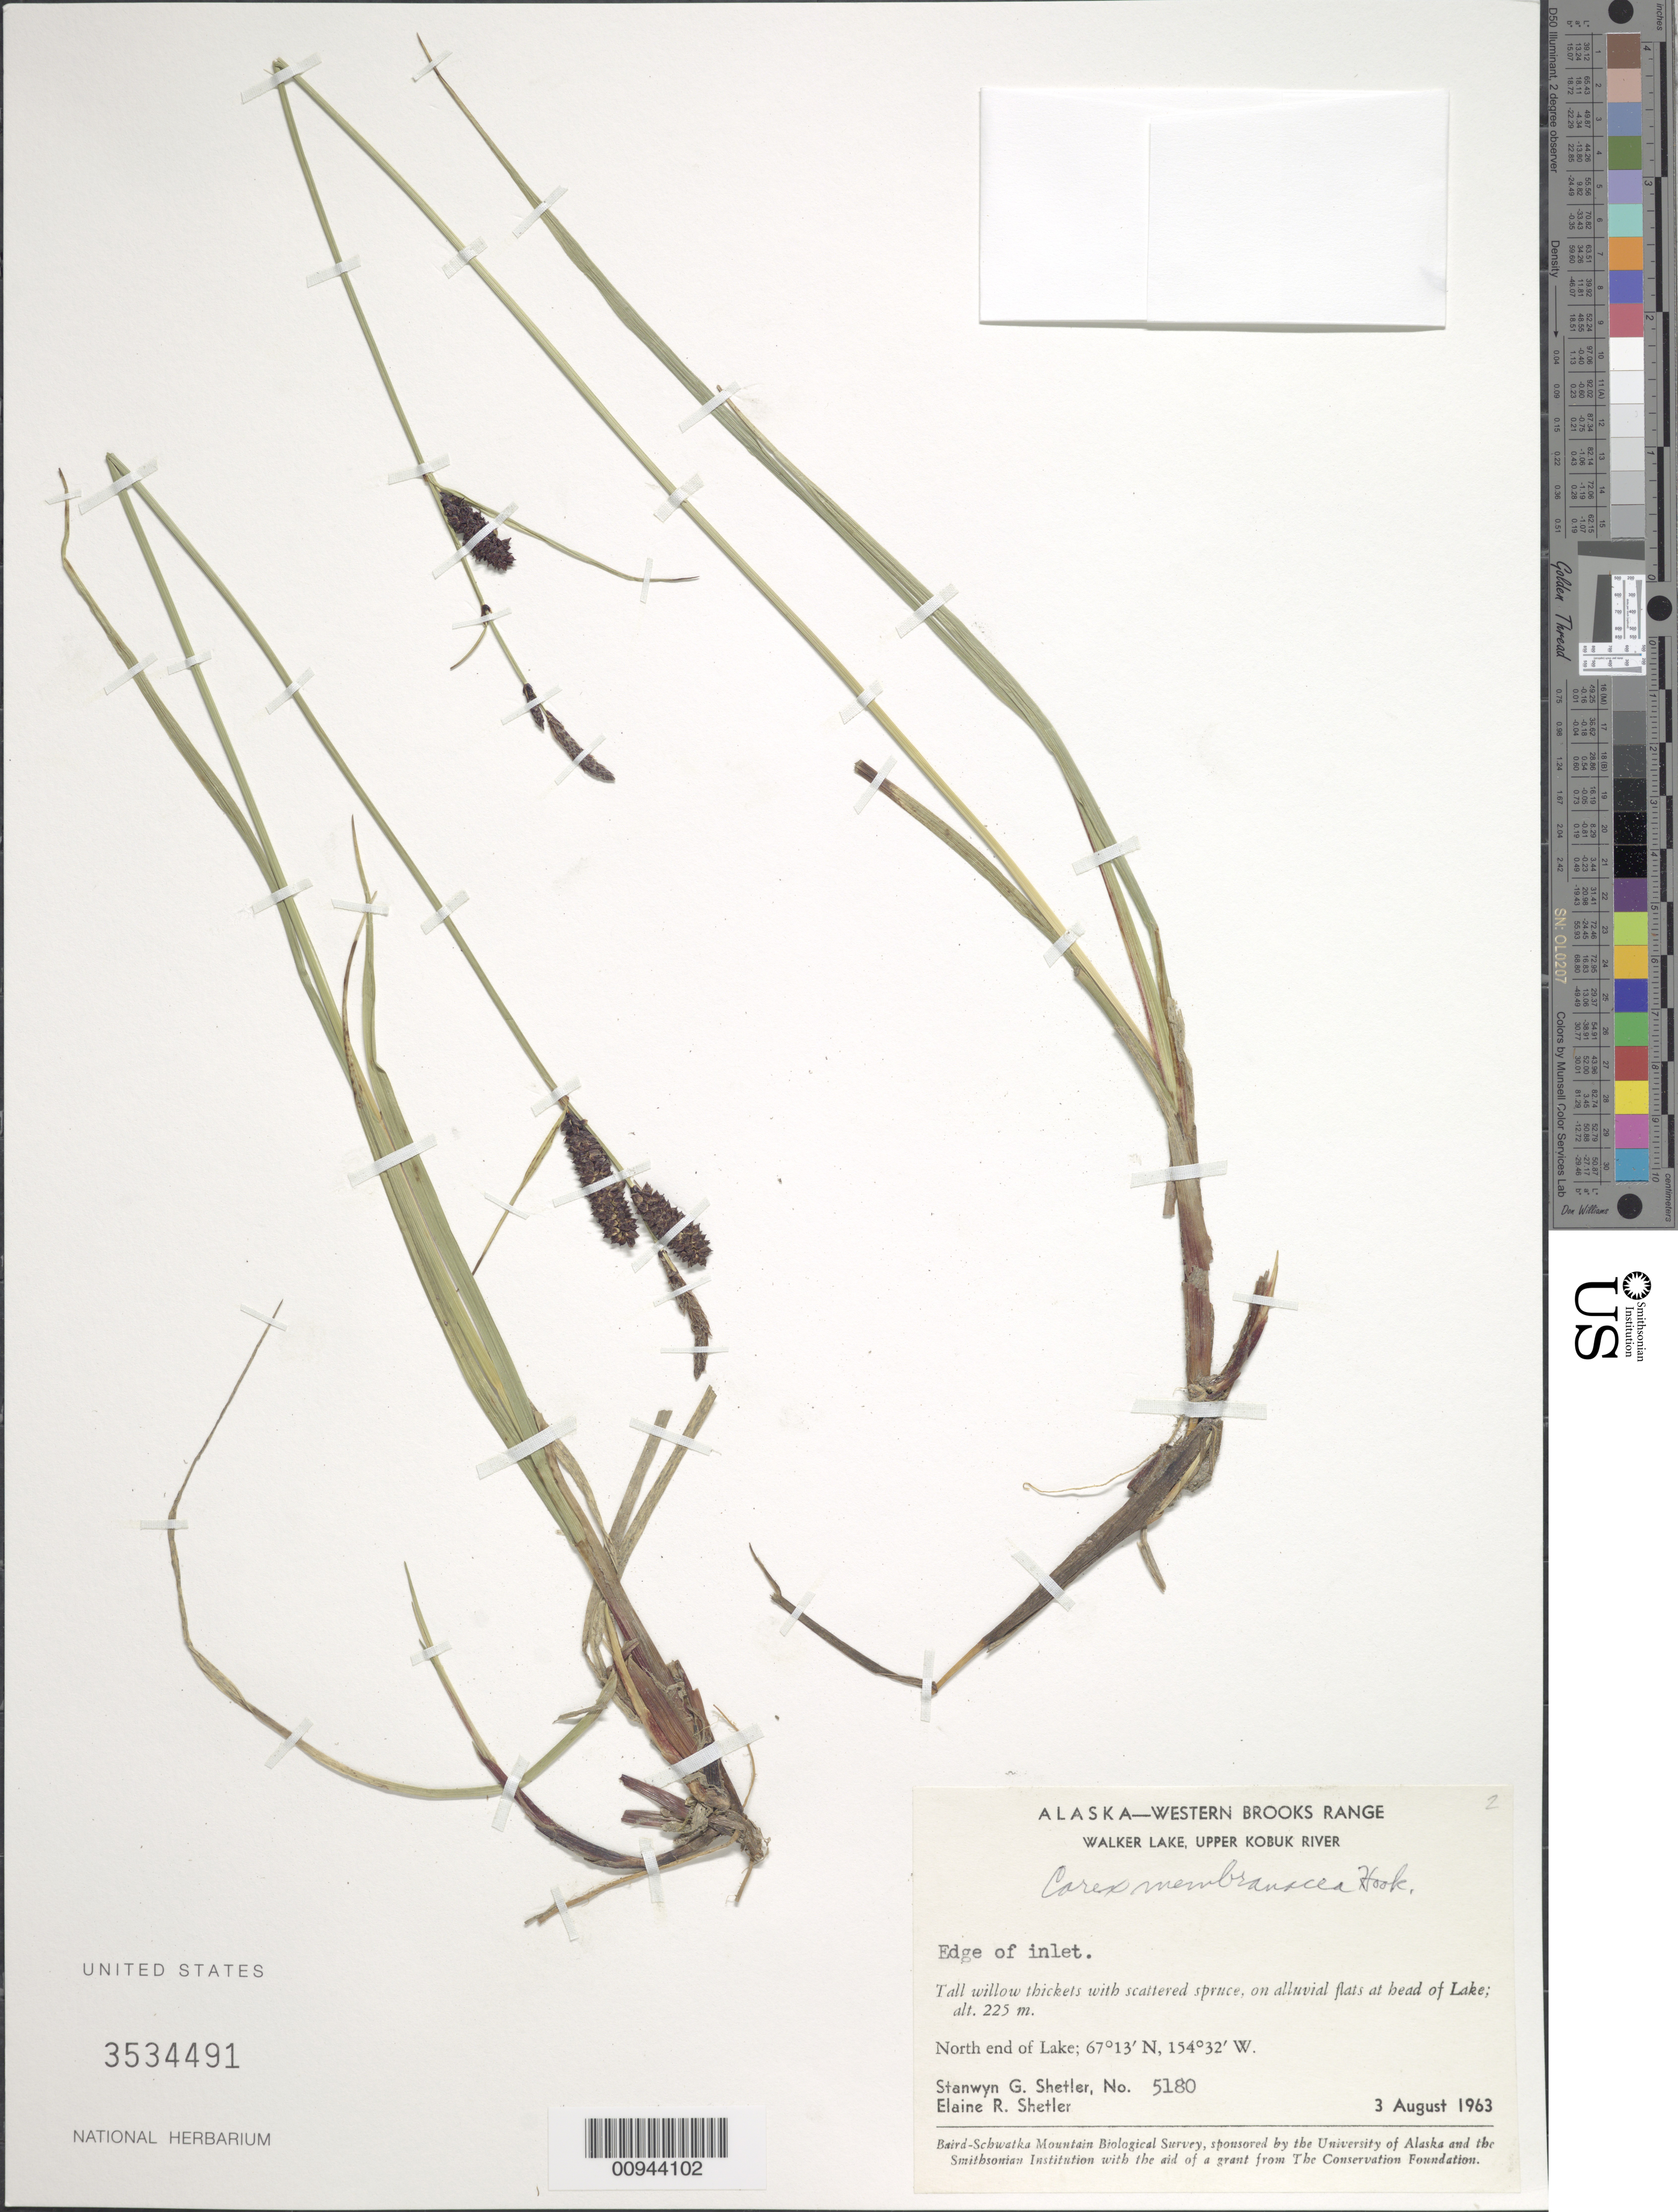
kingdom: Plantae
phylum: Tracheophyta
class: Liliopsida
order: Poales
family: Cyperaceae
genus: Carex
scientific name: Carex membranacea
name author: Hook.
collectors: S. Shetler & E. R. Shetler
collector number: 5180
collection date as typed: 03 Aug 1963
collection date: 1963-08-03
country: United States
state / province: Alaska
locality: North end of Walker Lake. Western Brooks Range, Upper Kobuk River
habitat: Tall willow thickets with scattered spruce, on alluvial flats at head of Lake. Edge of inlet.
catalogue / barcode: US 3534491